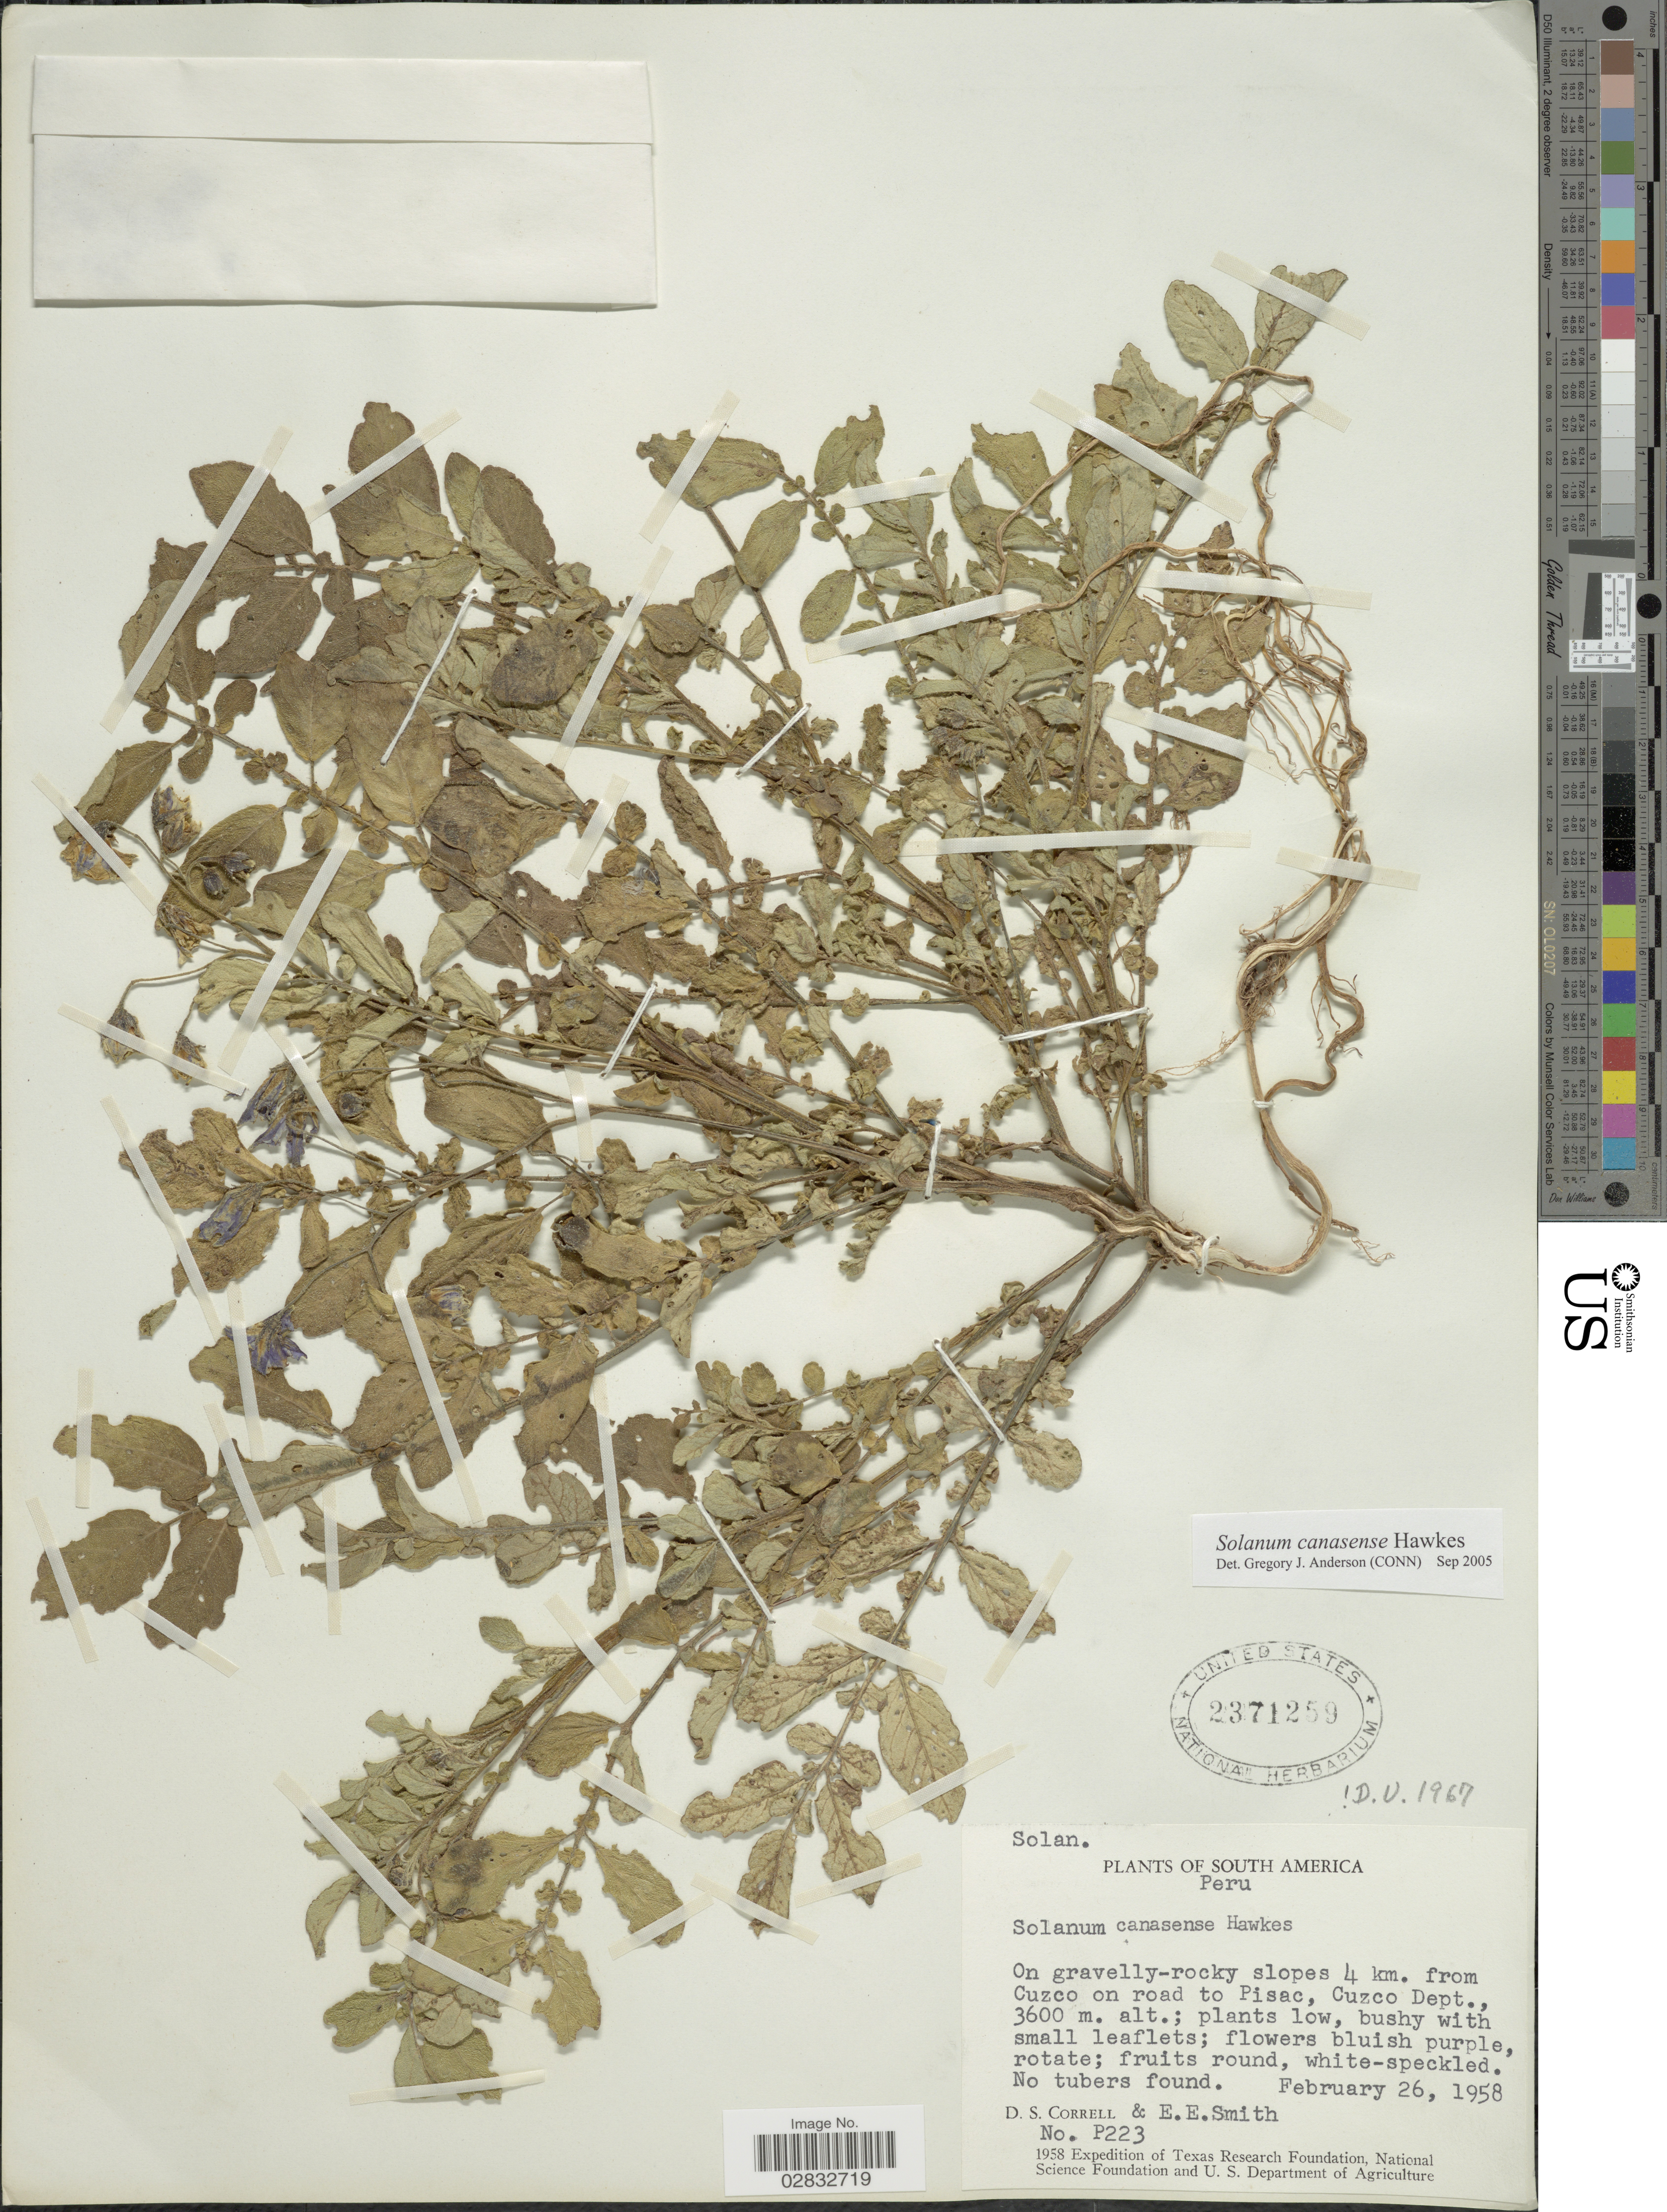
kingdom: Plantae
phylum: Tracheophyta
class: Magnoliopsida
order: Solanales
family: Solanaceae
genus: Solanum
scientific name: Solanum canaosense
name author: L.B. Sm. & Downs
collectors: D. S. Correll & E. E. Smith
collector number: P223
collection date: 1958-02-26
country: Peru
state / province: Cusco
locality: On gravelly-rocky slopes 4 km. from Cuzco on road to Pisac, Cuzco Dept.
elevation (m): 3600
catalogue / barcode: US 2371259